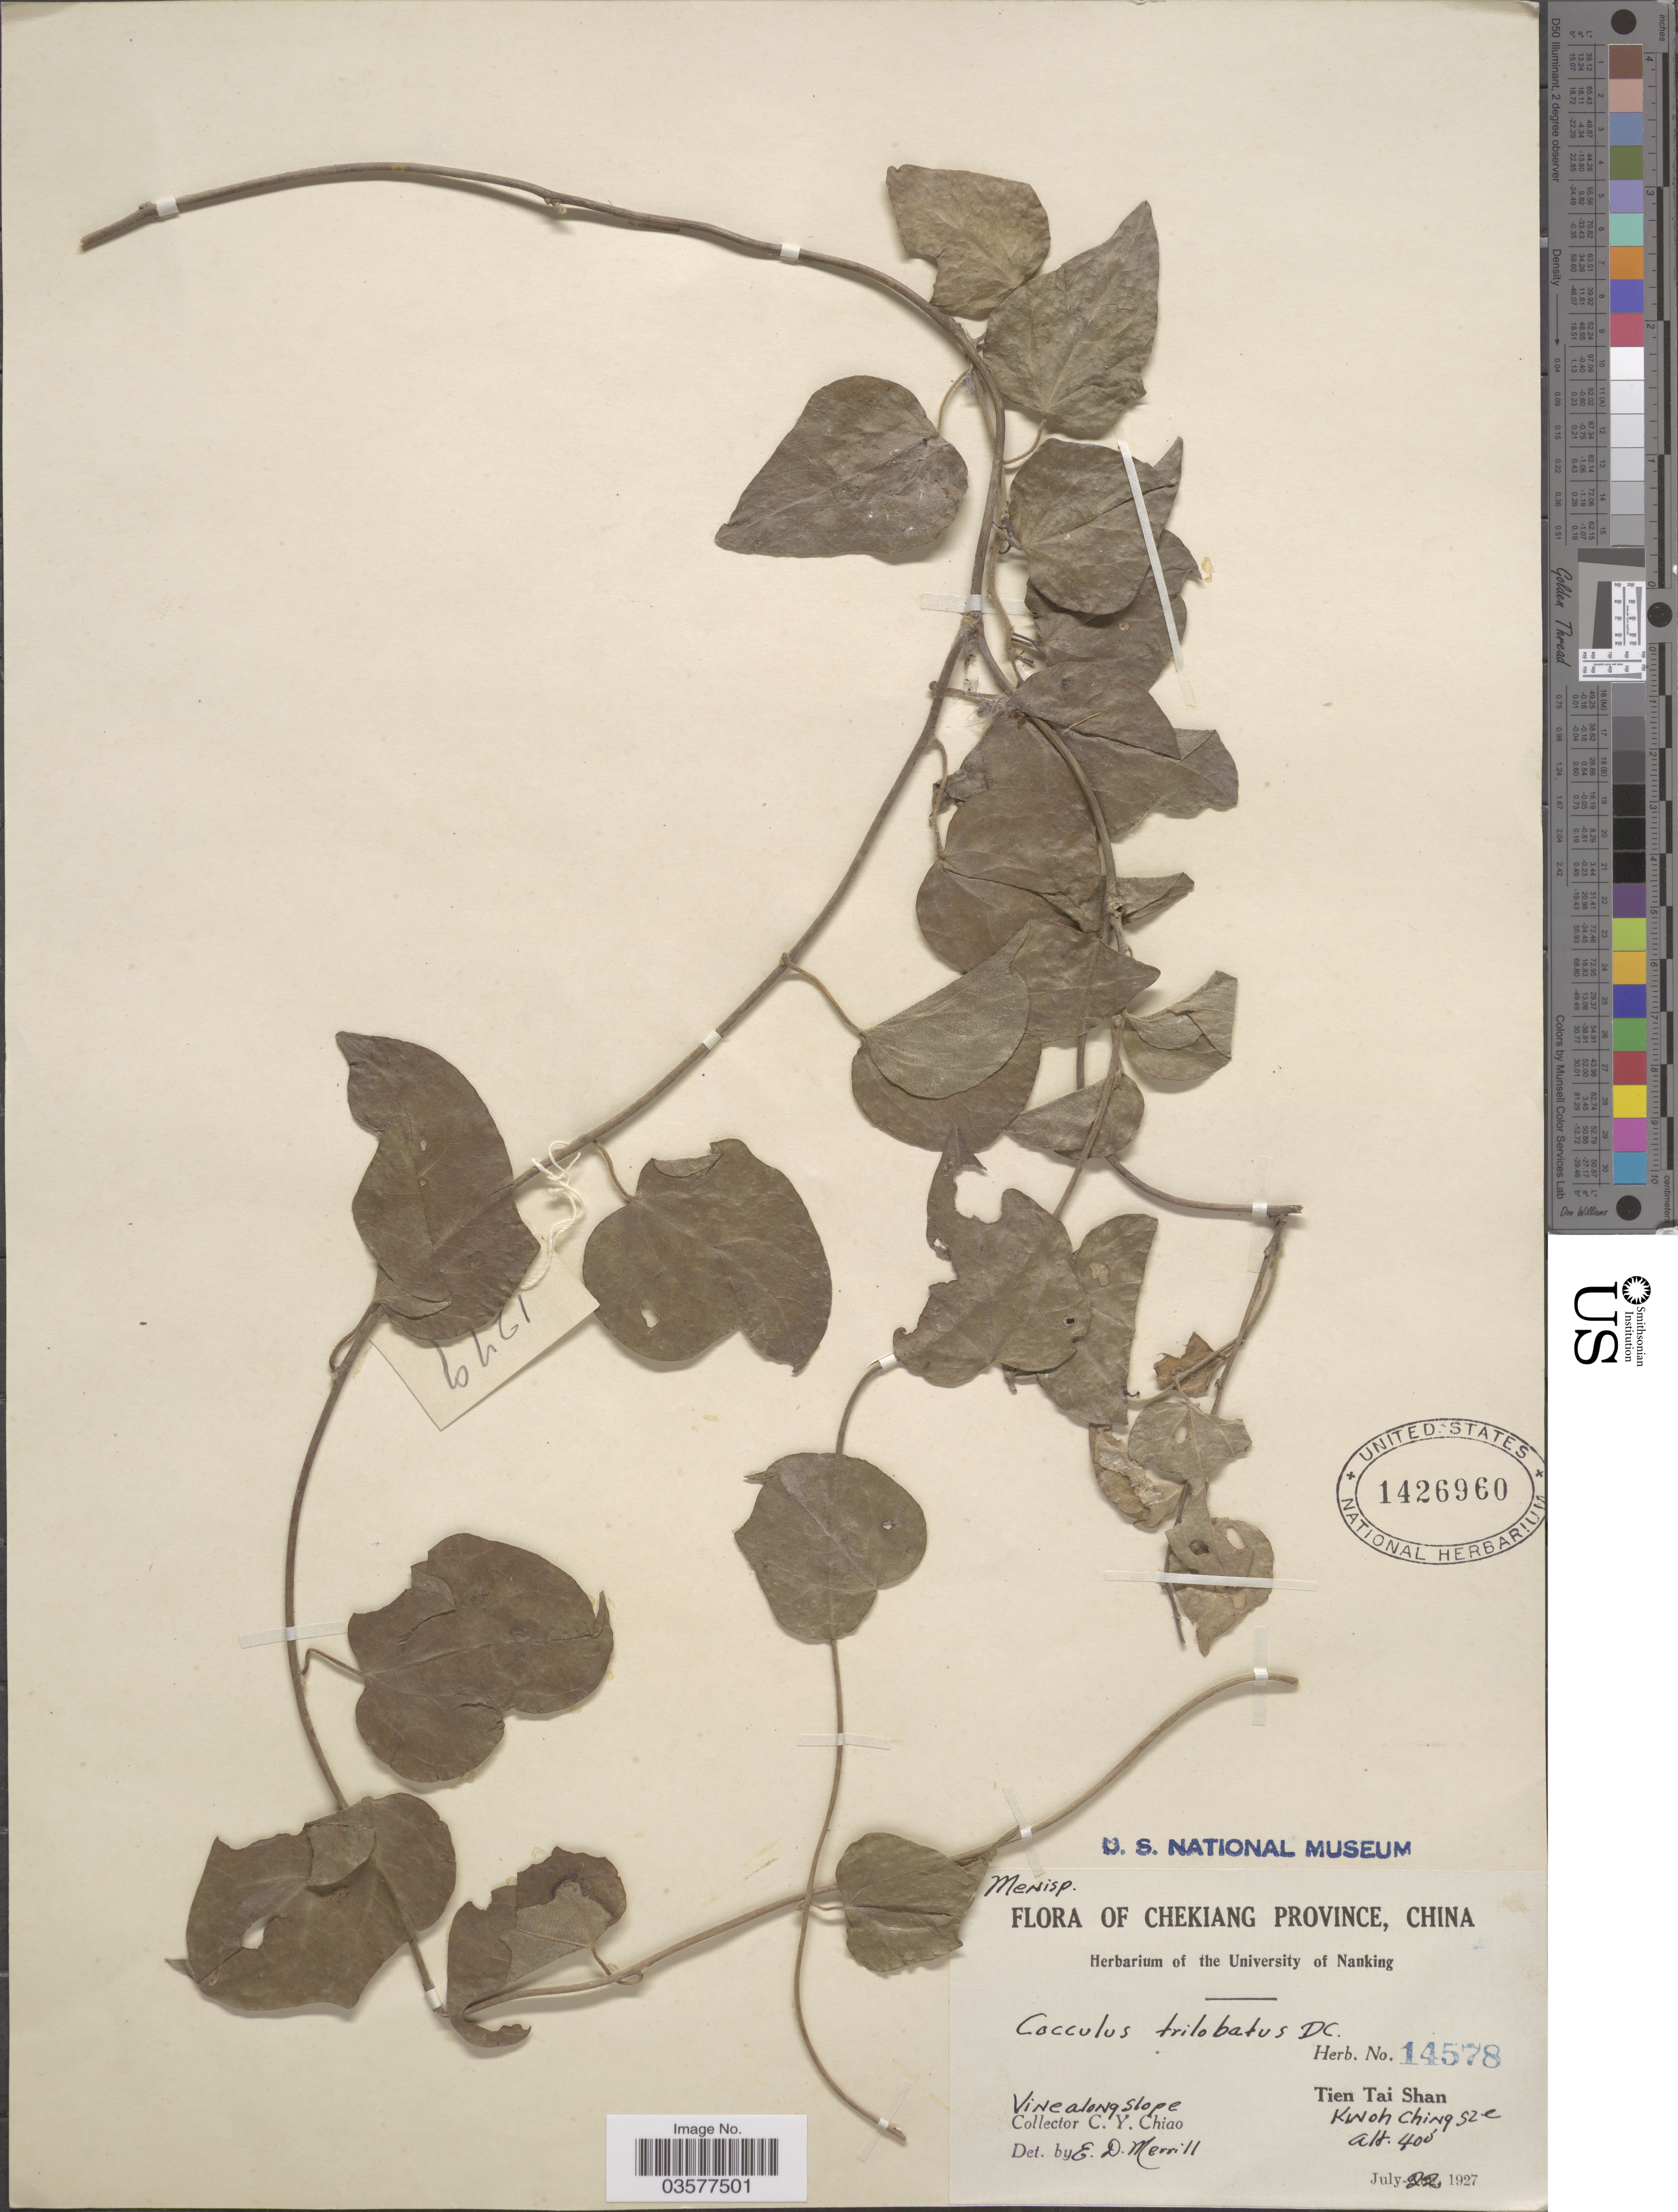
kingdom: Plantae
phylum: Tracheophyta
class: Magnoliopsida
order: Ranunculales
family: Menispermaceae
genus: Cocculus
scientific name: Cocculus orbiculatus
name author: (L.) DC.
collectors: C. Y. Chiao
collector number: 14578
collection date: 1927-07-22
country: China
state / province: Zhejiang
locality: Chekiang Province. Tien Tai Shan. Kwoh Ching Sze.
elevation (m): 122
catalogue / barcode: US 1426960